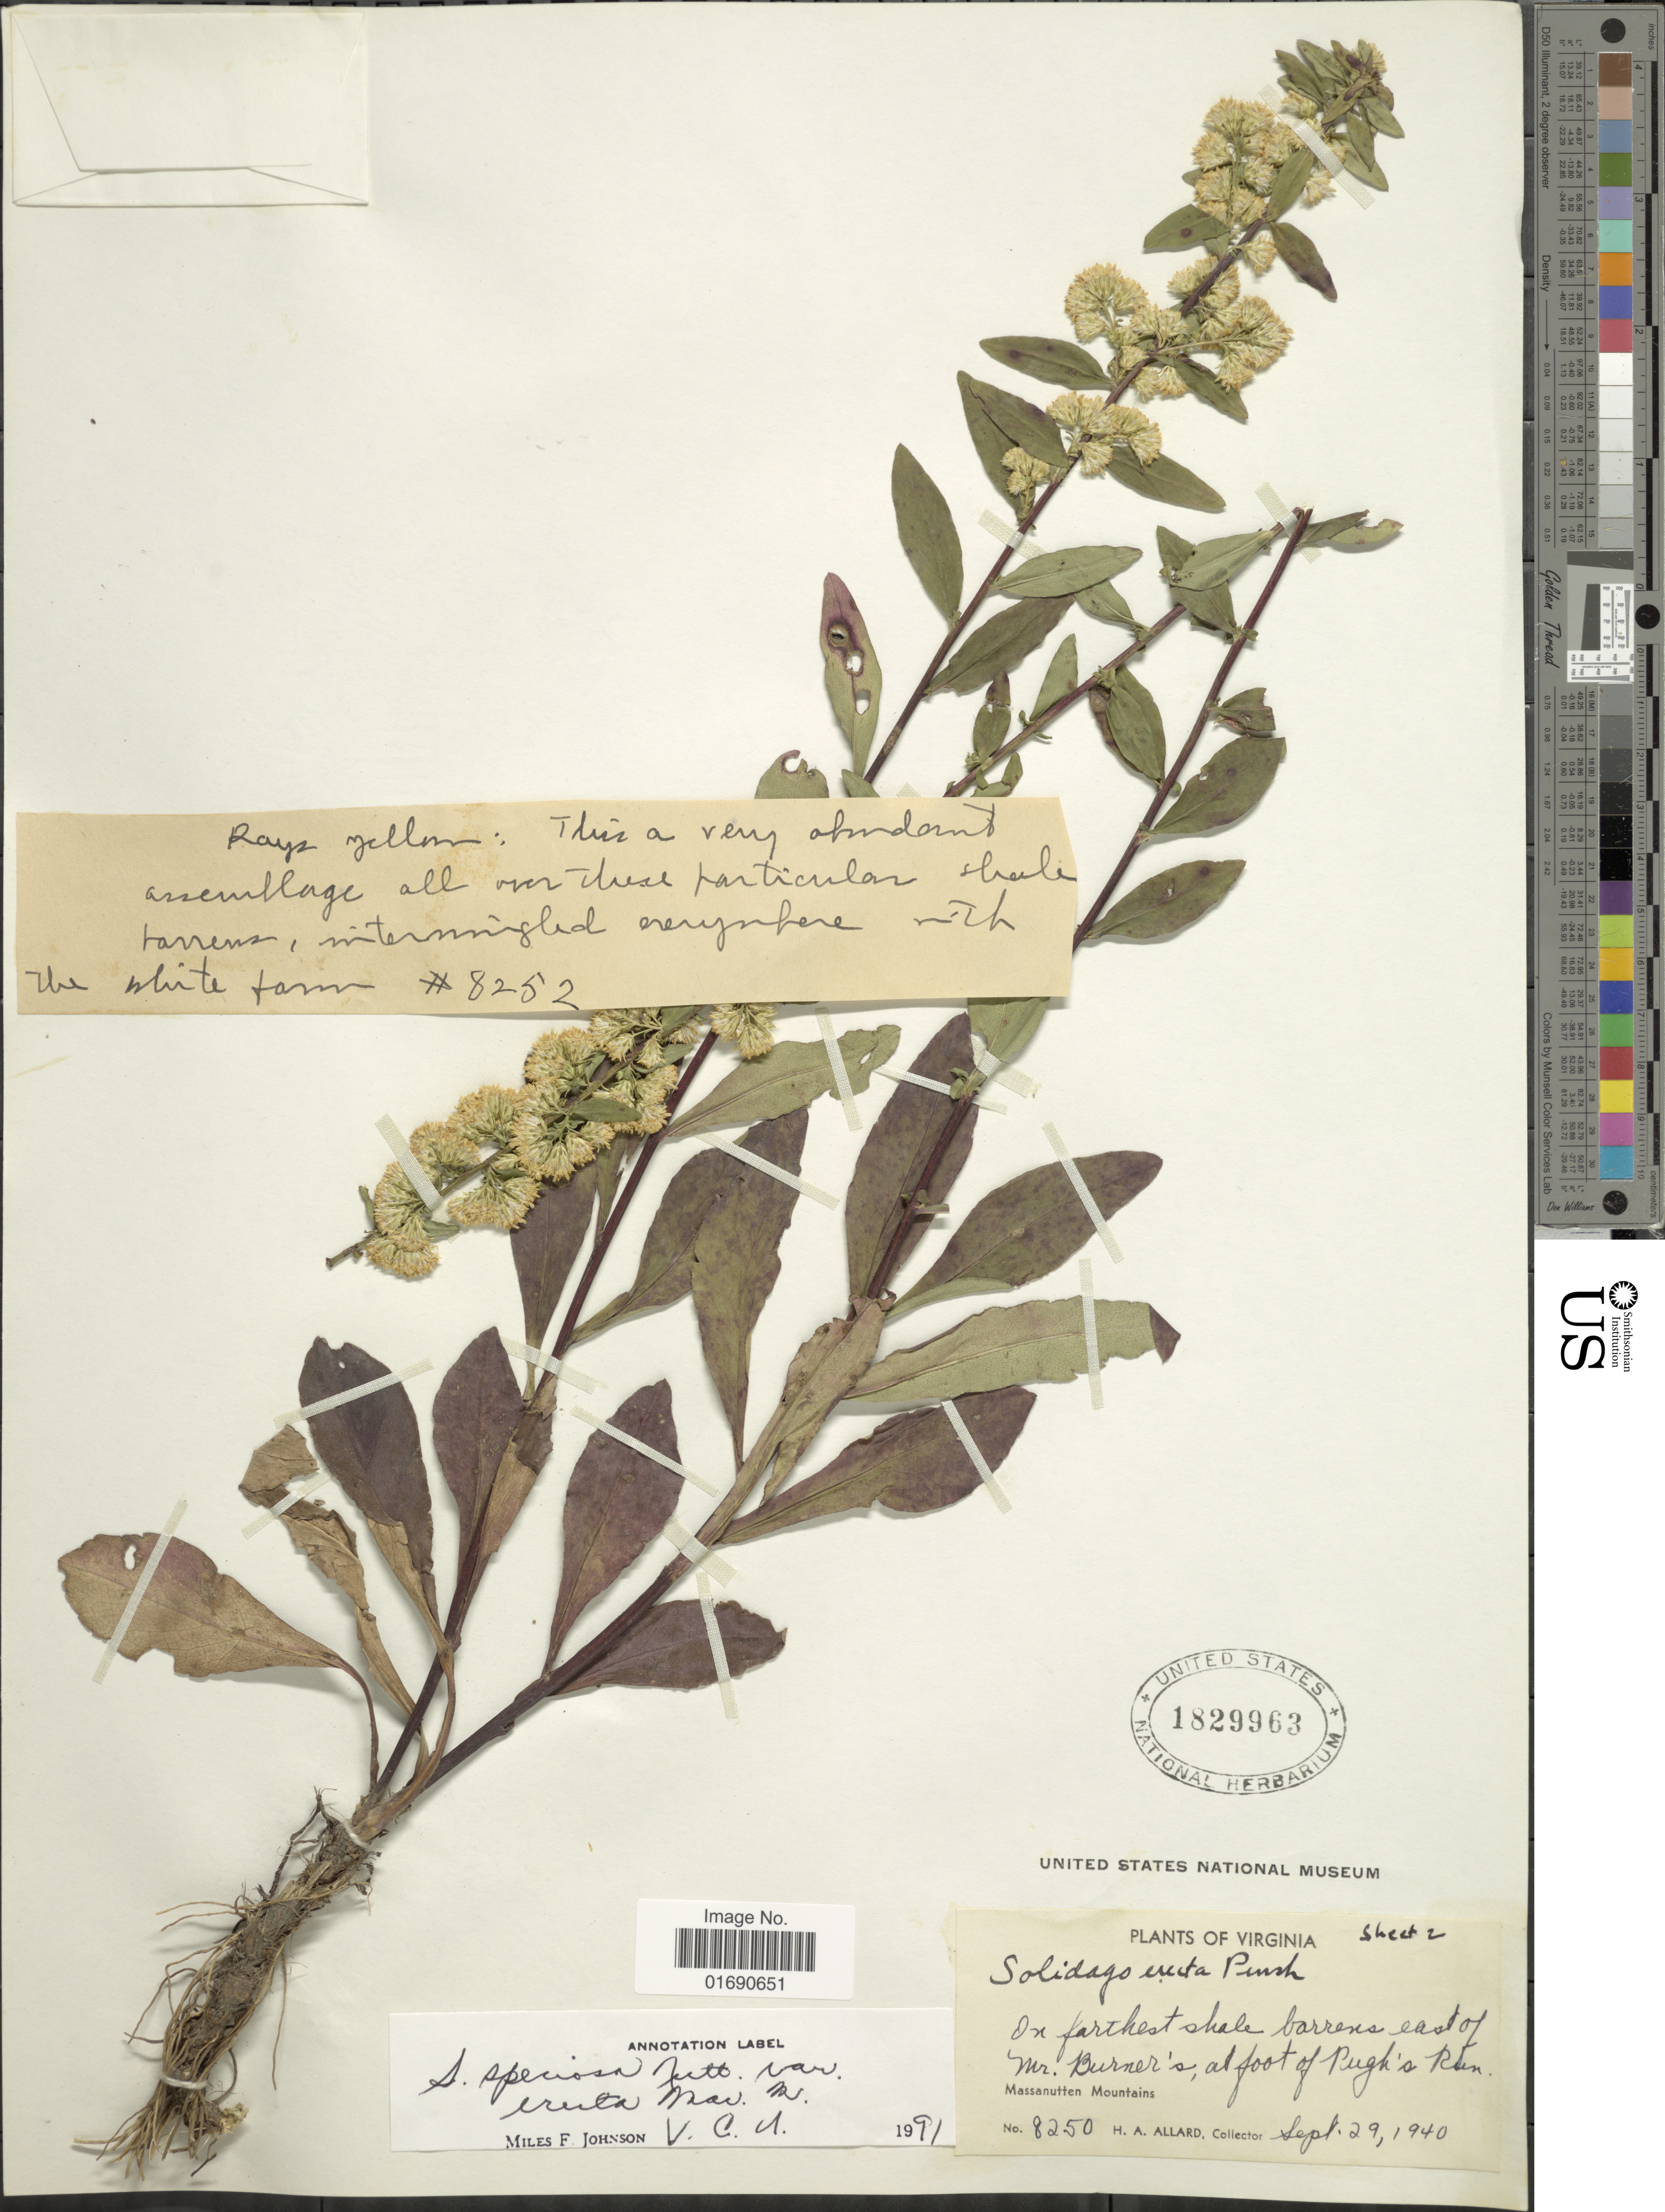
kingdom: Plantae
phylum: Tracheophyta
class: Magnoliopsida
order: Asterales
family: Asteraceae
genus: Solidago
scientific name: Solidago speciosa var. erecta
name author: (Pursh) MacMill.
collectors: H. A. Allard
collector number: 8250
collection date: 1940-09-29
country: United States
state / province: Virginia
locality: On farthest shale barrens east of Mr. Burner's, at foot of Rugh's Run, Nassanutten Mountains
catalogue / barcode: US 1829963